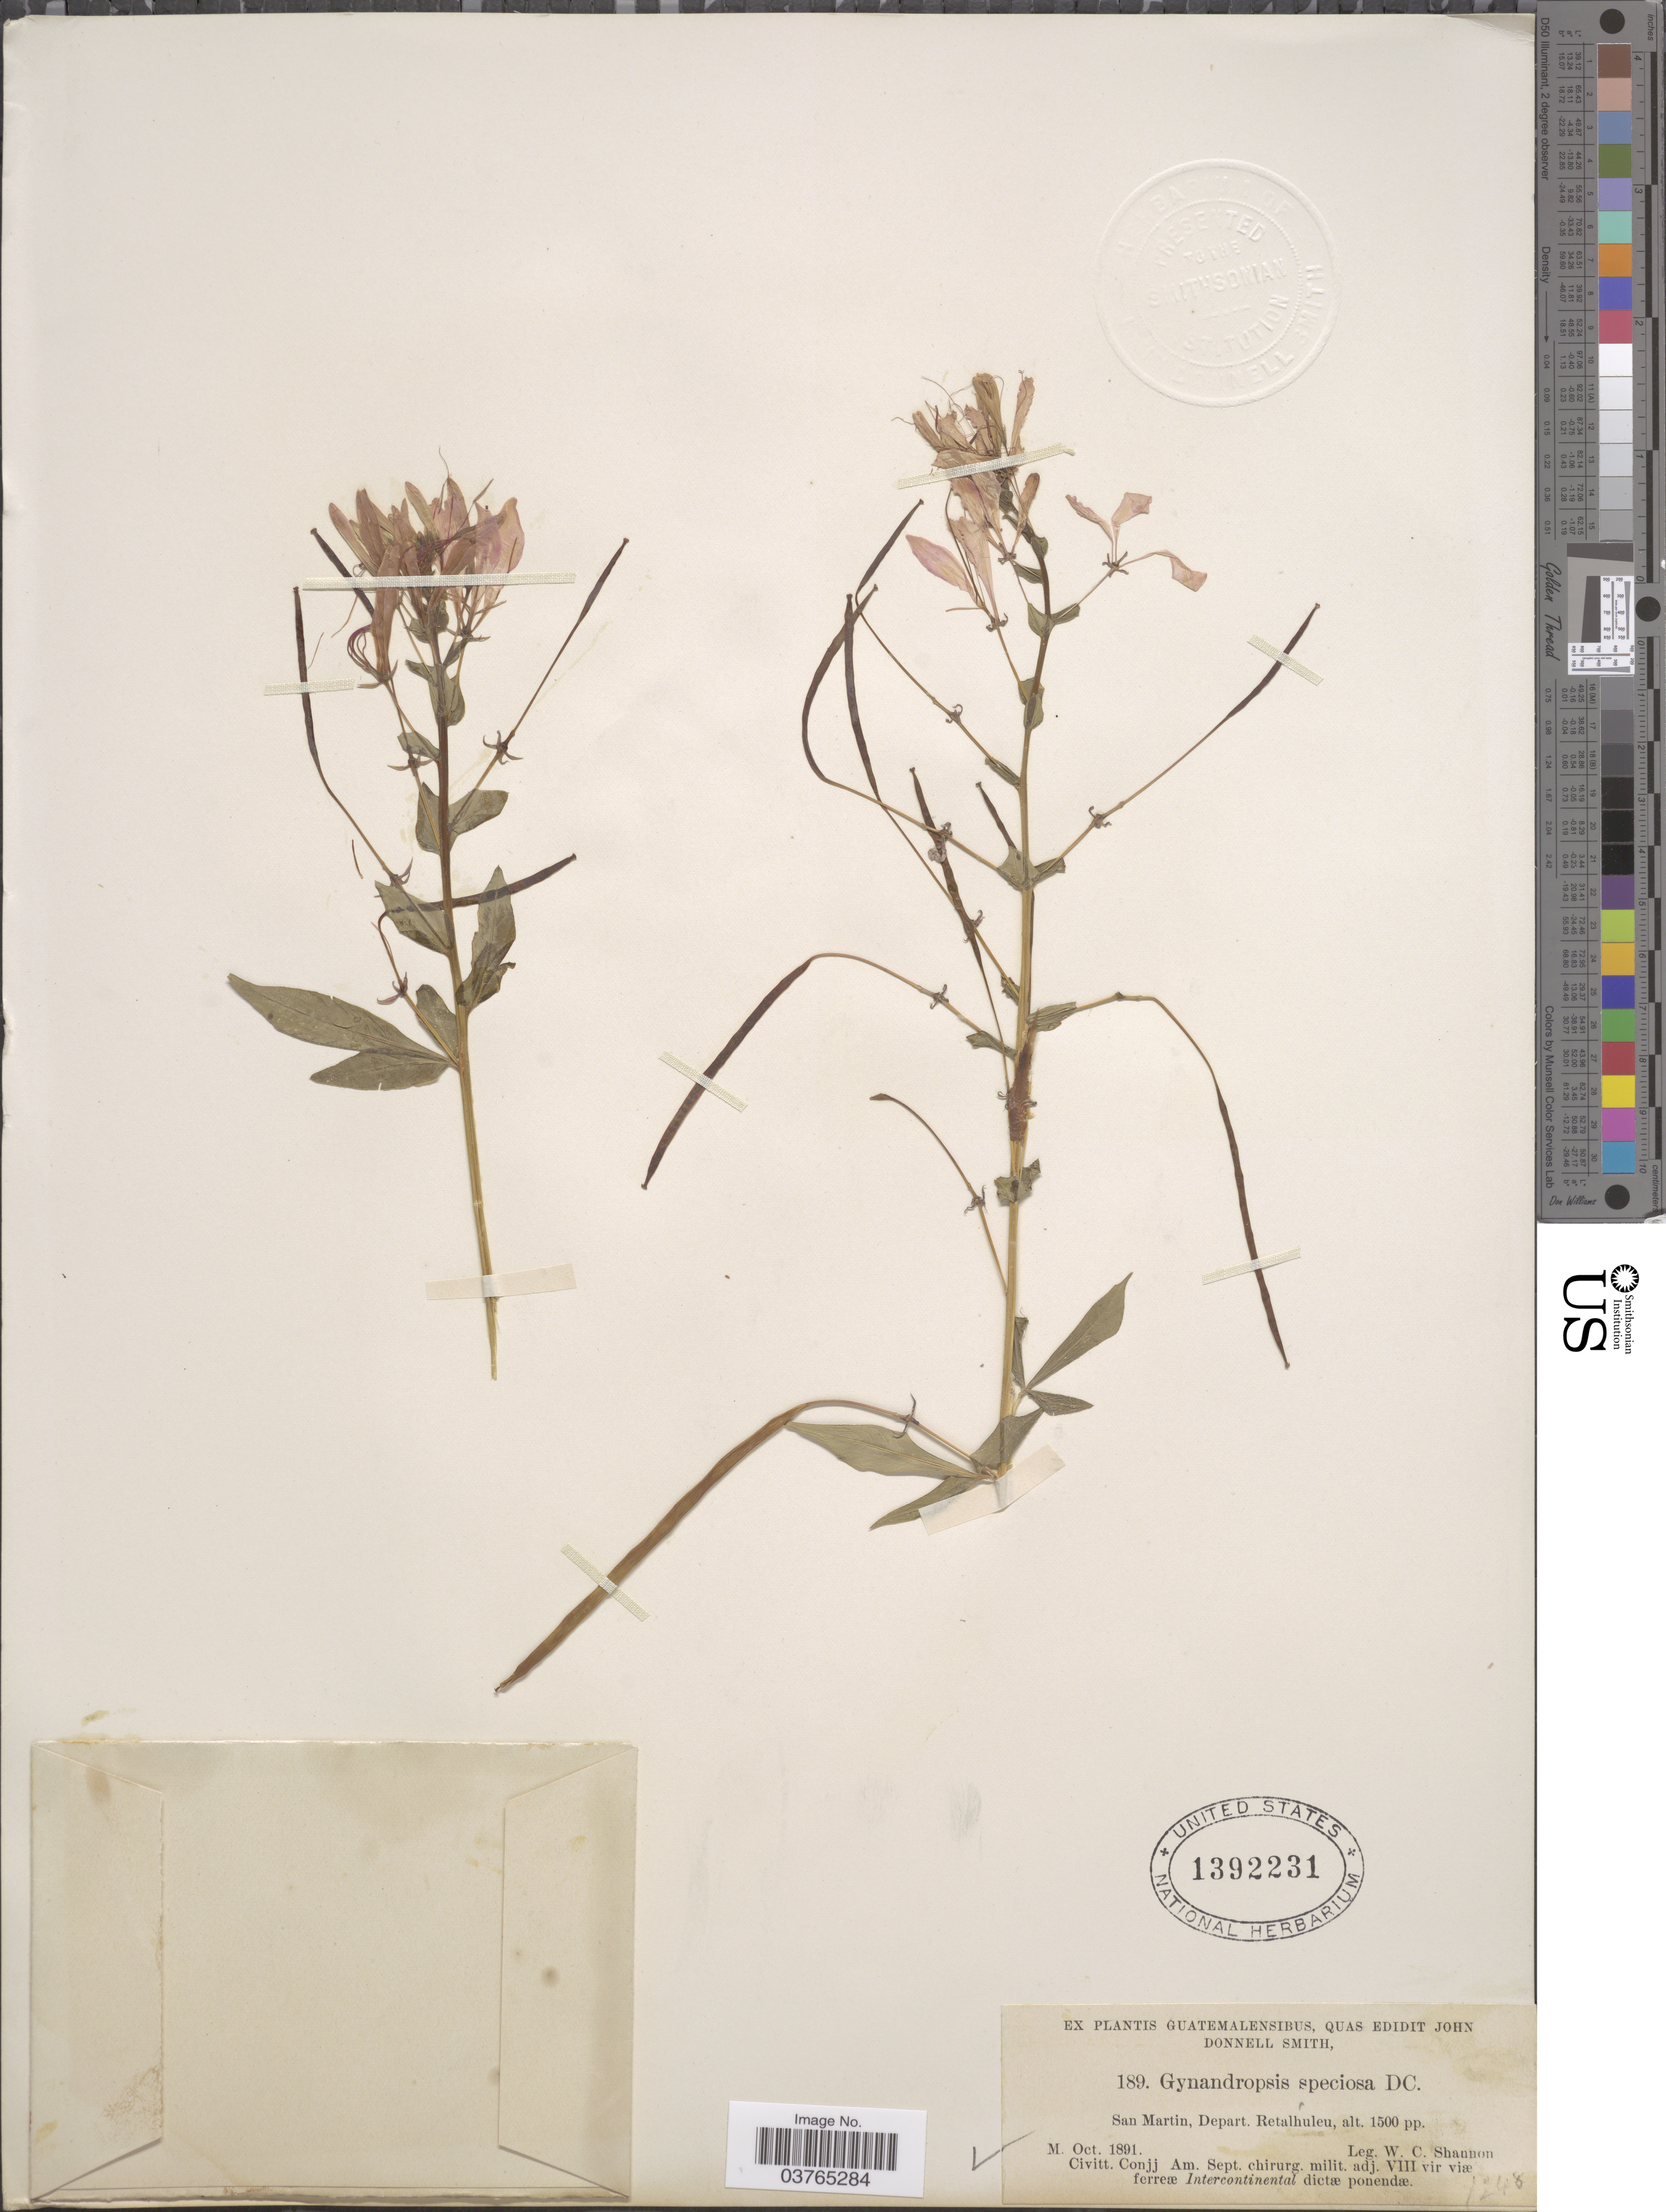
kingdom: Plantae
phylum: Tracheophyta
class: Magnoliopsida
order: Brassicales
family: Cleomaceae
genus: Cleoserrata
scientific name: Cleoserrata speciosa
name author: (Raf.) Iltis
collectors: W. C. Shannon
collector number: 189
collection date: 1891-10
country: Guatemala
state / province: Retalhuleu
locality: San Martin, Depart. Retalhuleu.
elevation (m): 457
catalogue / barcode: US 1392231